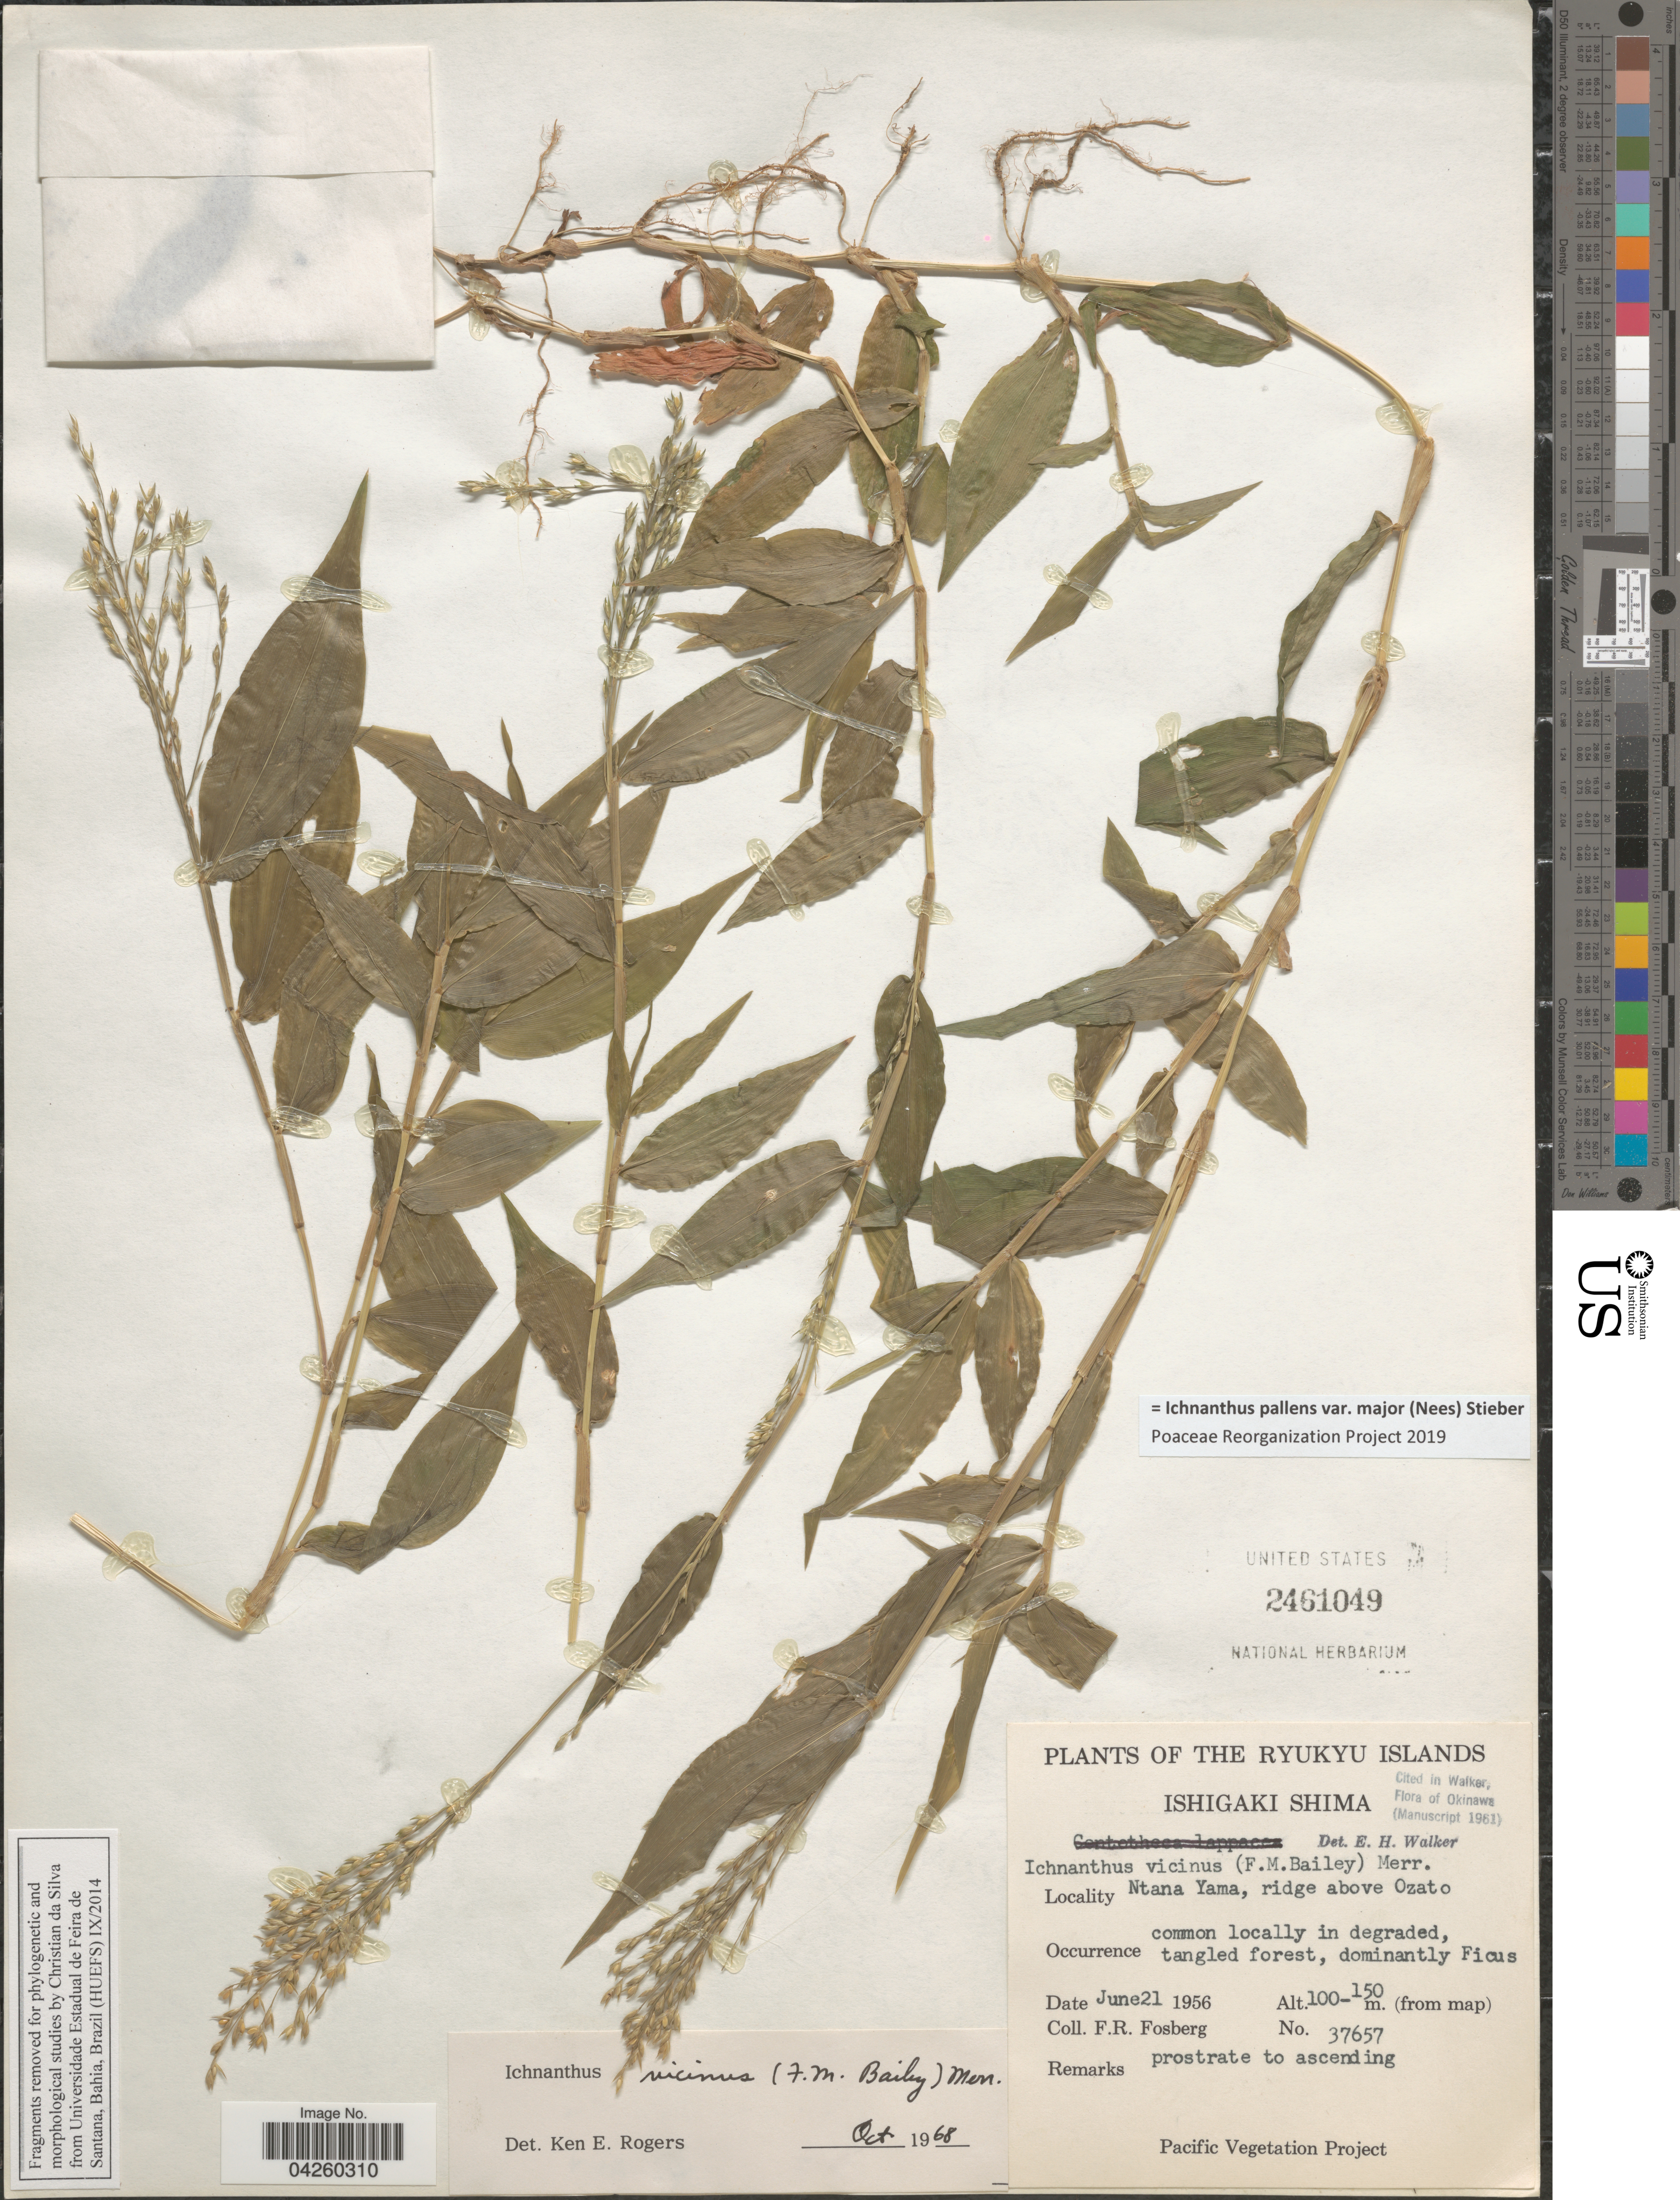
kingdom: Plantae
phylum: Tracheophyta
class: Liliopsida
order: Poales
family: Poaceae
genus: Ichnanthus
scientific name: Ichnanthus pallens var. major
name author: (Nees) Stieber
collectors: F. R. Fosberg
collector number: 37657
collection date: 1956-06-21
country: Japan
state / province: Okinawa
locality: The Ryukyu Islands. Ishigaki Shima. Ntana Yama, ridge above Ozato.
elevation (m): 100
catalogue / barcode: US 2461049